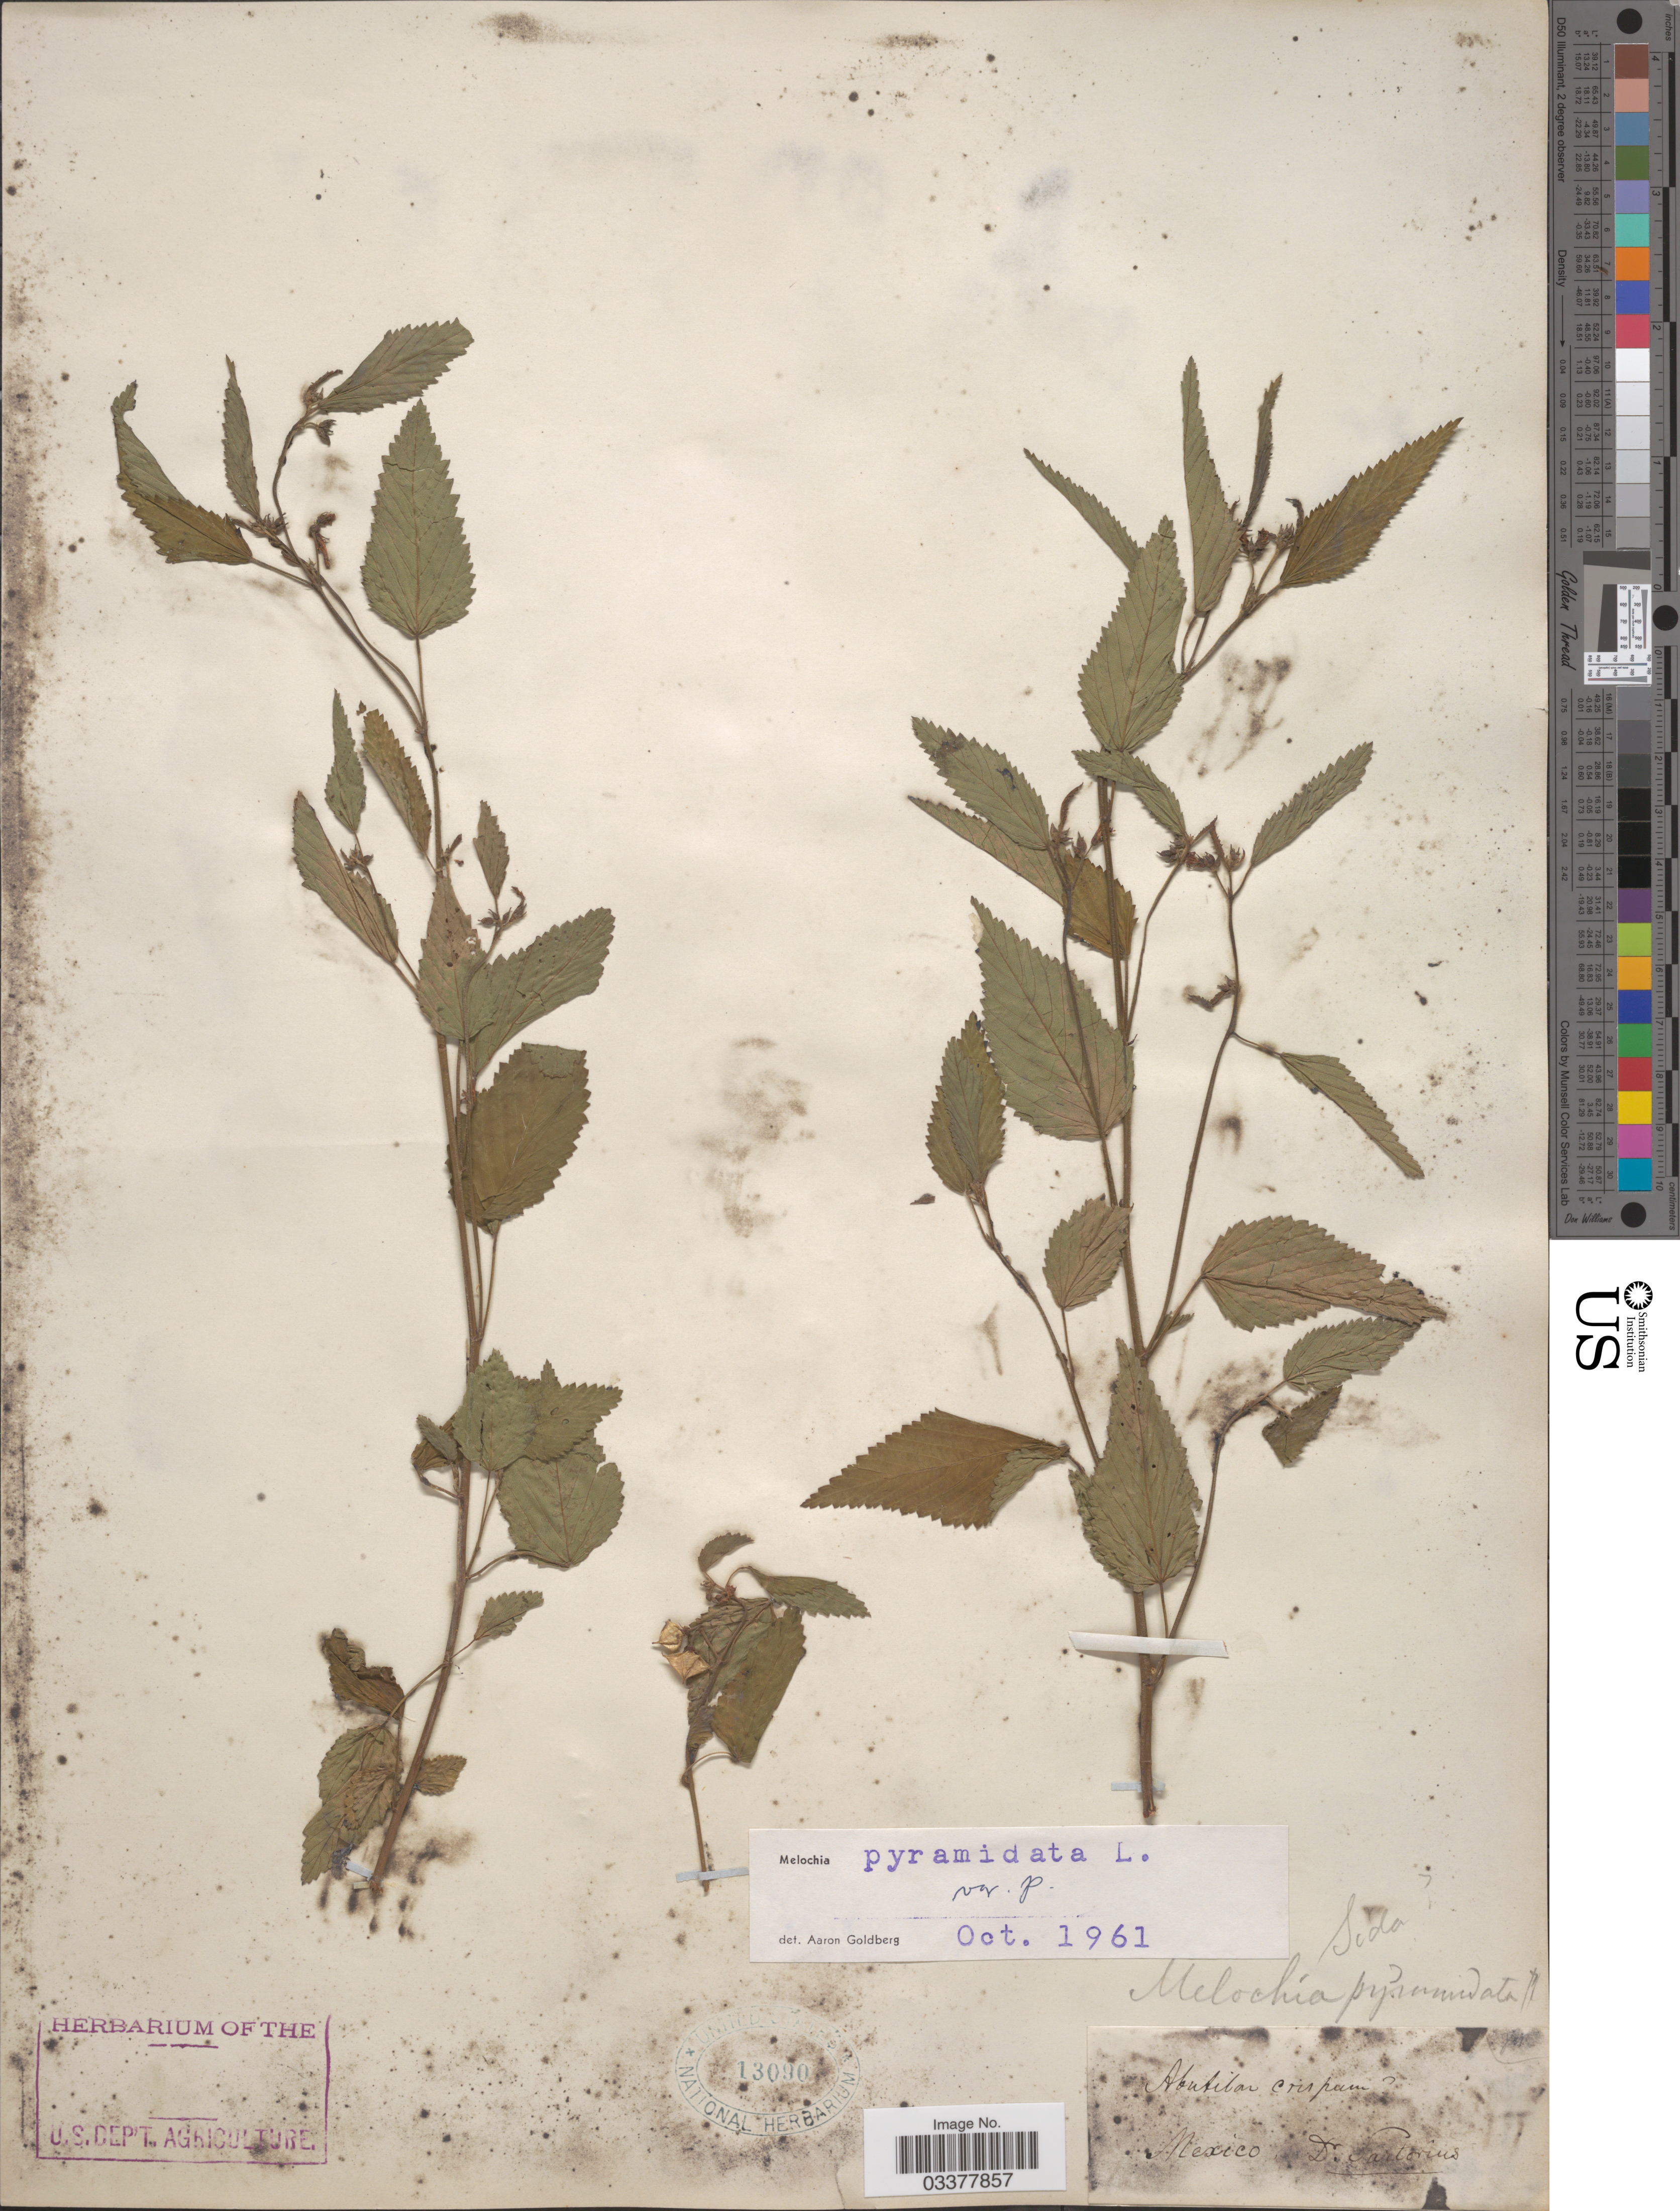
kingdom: Plantae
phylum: Tracheophyta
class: Magnoliopsida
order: Malvales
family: Malvaceae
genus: Melochia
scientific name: Melochia pyramidata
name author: L.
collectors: -. Sartorius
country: Mexico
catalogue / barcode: US 13090